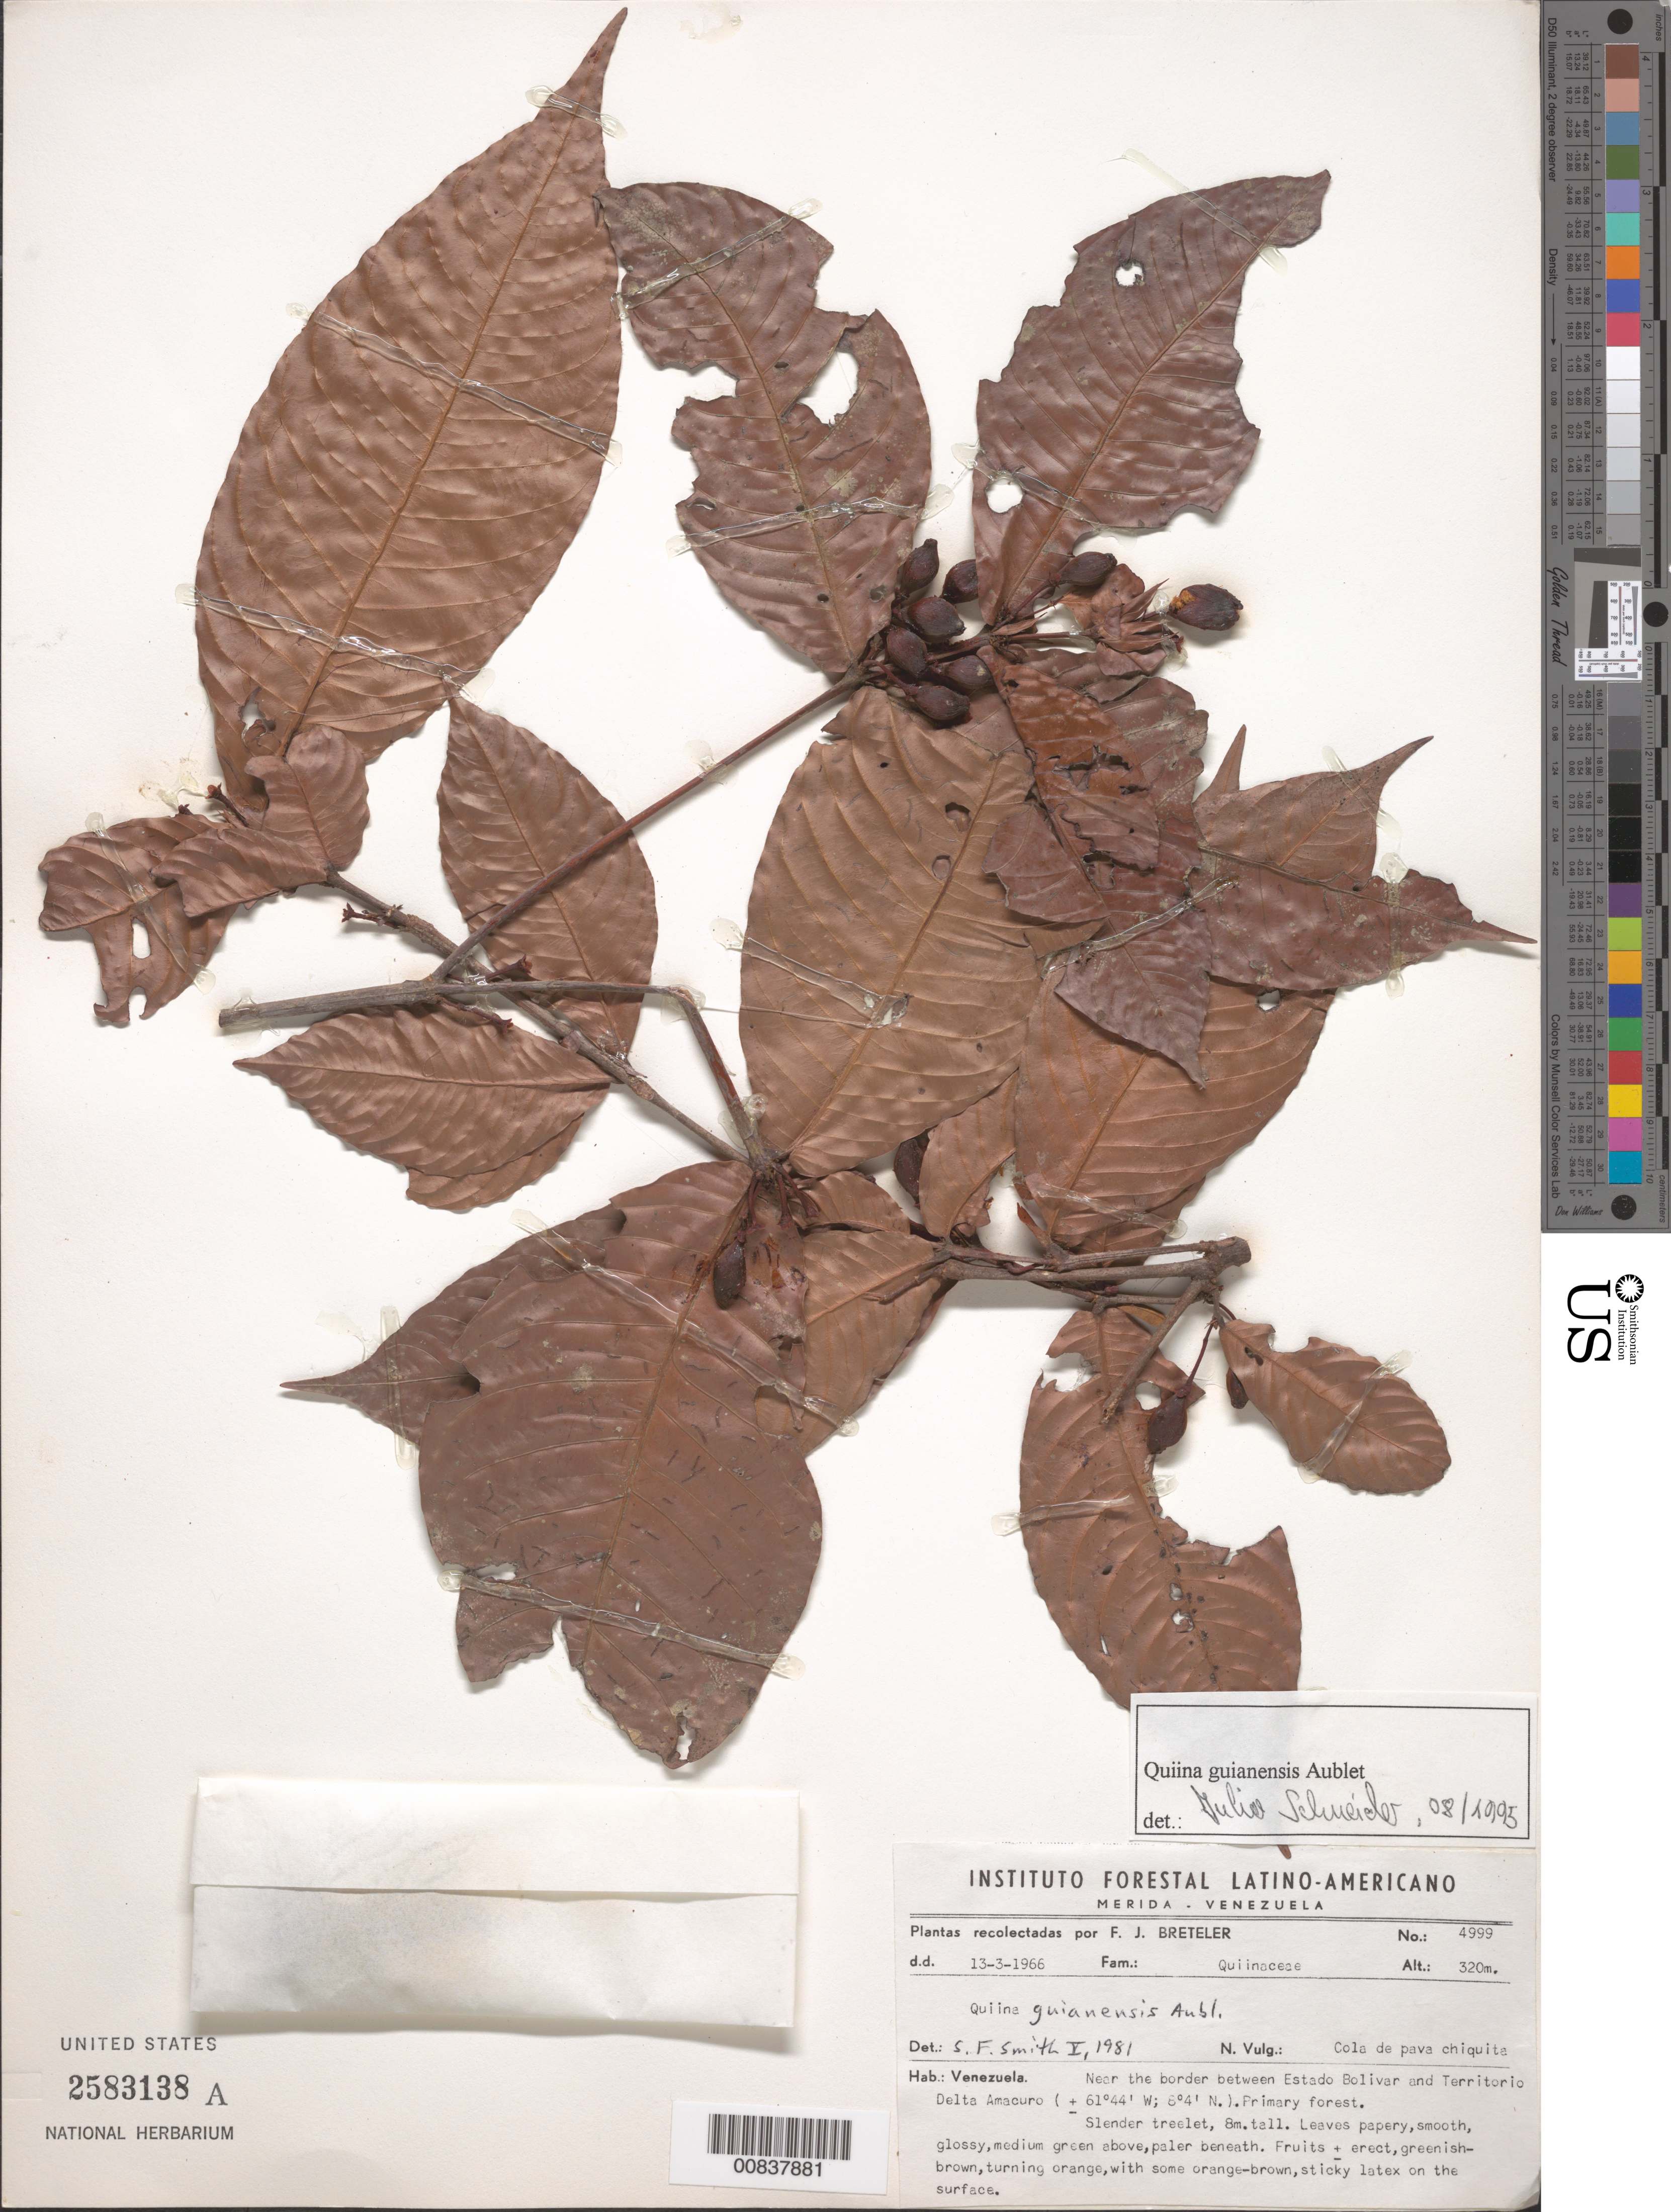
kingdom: Plantae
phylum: Tracheophyta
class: Magnoliopsida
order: Malpighiales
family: Quiinaceae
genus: Quiina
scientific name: Quiina guianensis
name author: Aubl.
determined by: Schneider, J.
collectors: F. J. Breteler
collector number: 4999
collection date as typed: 13-Mar-66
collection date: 1966-03-13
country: Venezuela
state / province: Delta Amacuro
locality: Río Grande o Toro, near border between Estado Bolívar and Territorío Delta Amacuro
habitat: Primary forest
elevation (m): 320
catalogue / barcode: US 2583138A